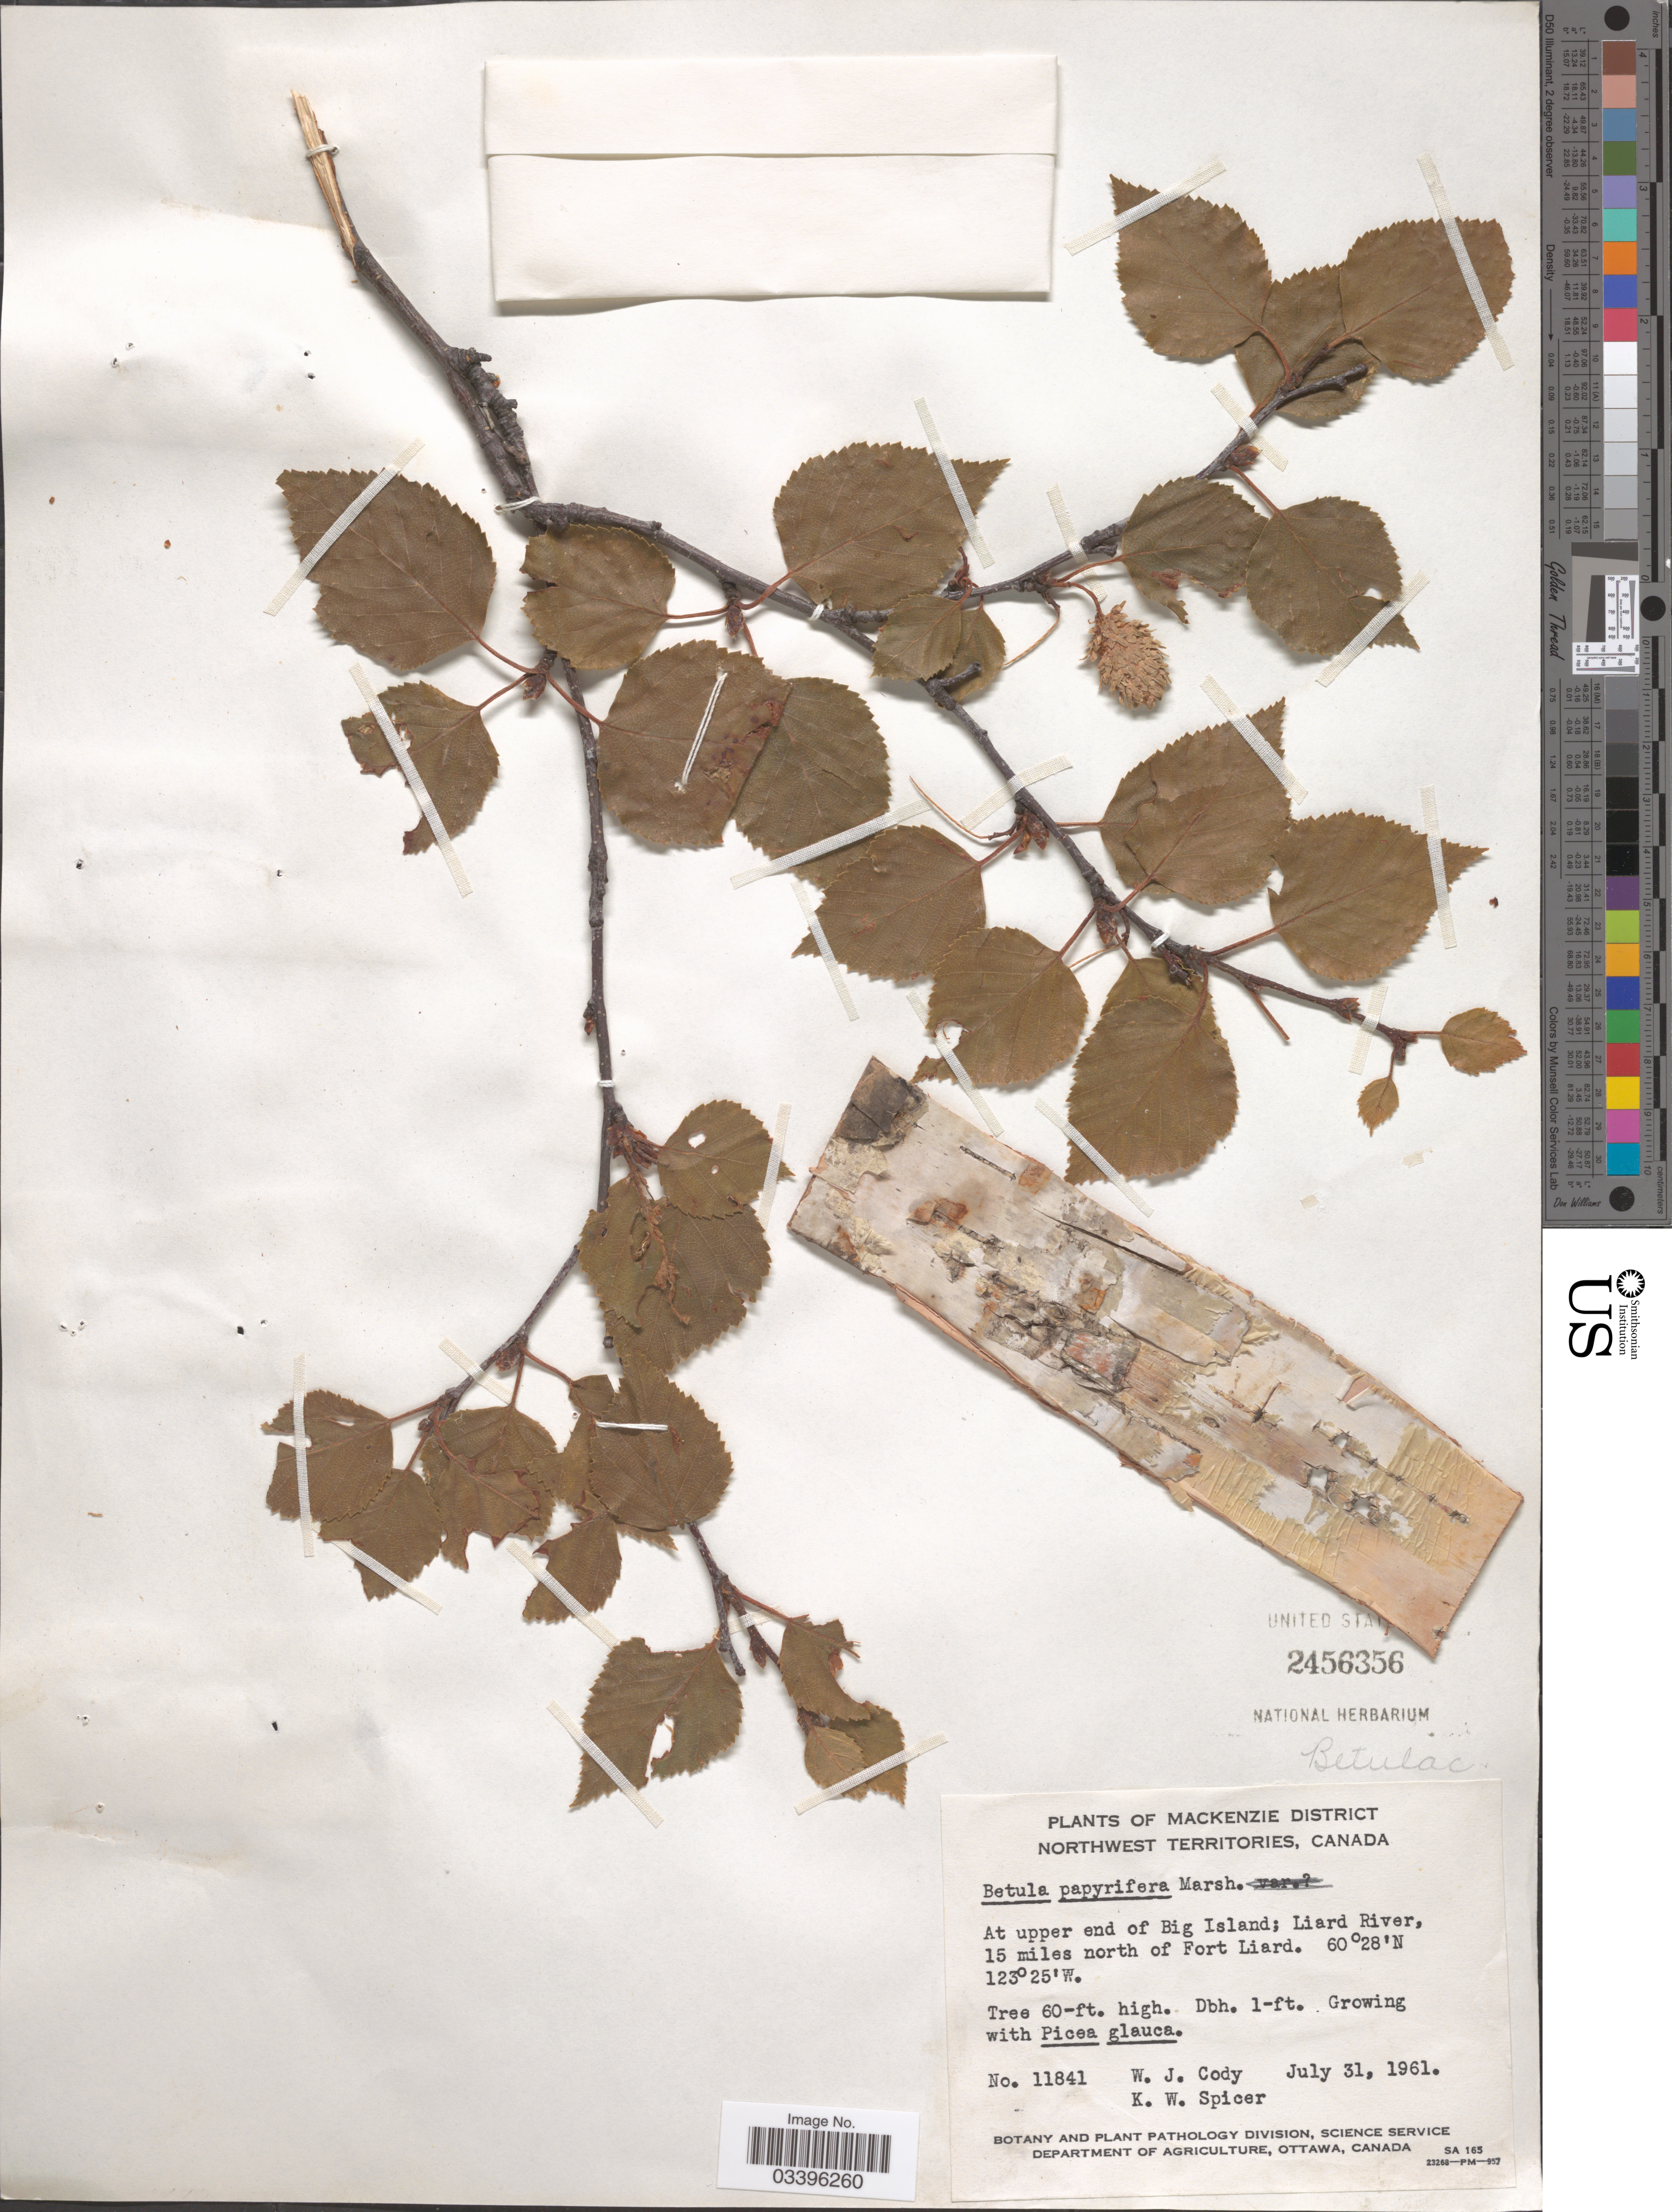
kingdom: Plantae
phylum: Tracheophyta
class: Magnoliopsida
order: Fagales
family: Betulaceae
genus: Betula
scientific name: Betula papyrifera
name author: Marshall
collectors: W. Cody & K. Spicer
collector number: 11841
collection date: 1961-07-31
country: Canada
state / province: Northwest Territories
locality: Mackenzie District, At upper end of Big Island; Liard River, 15 miles north of Fort Liard.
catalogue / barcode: US 2456356